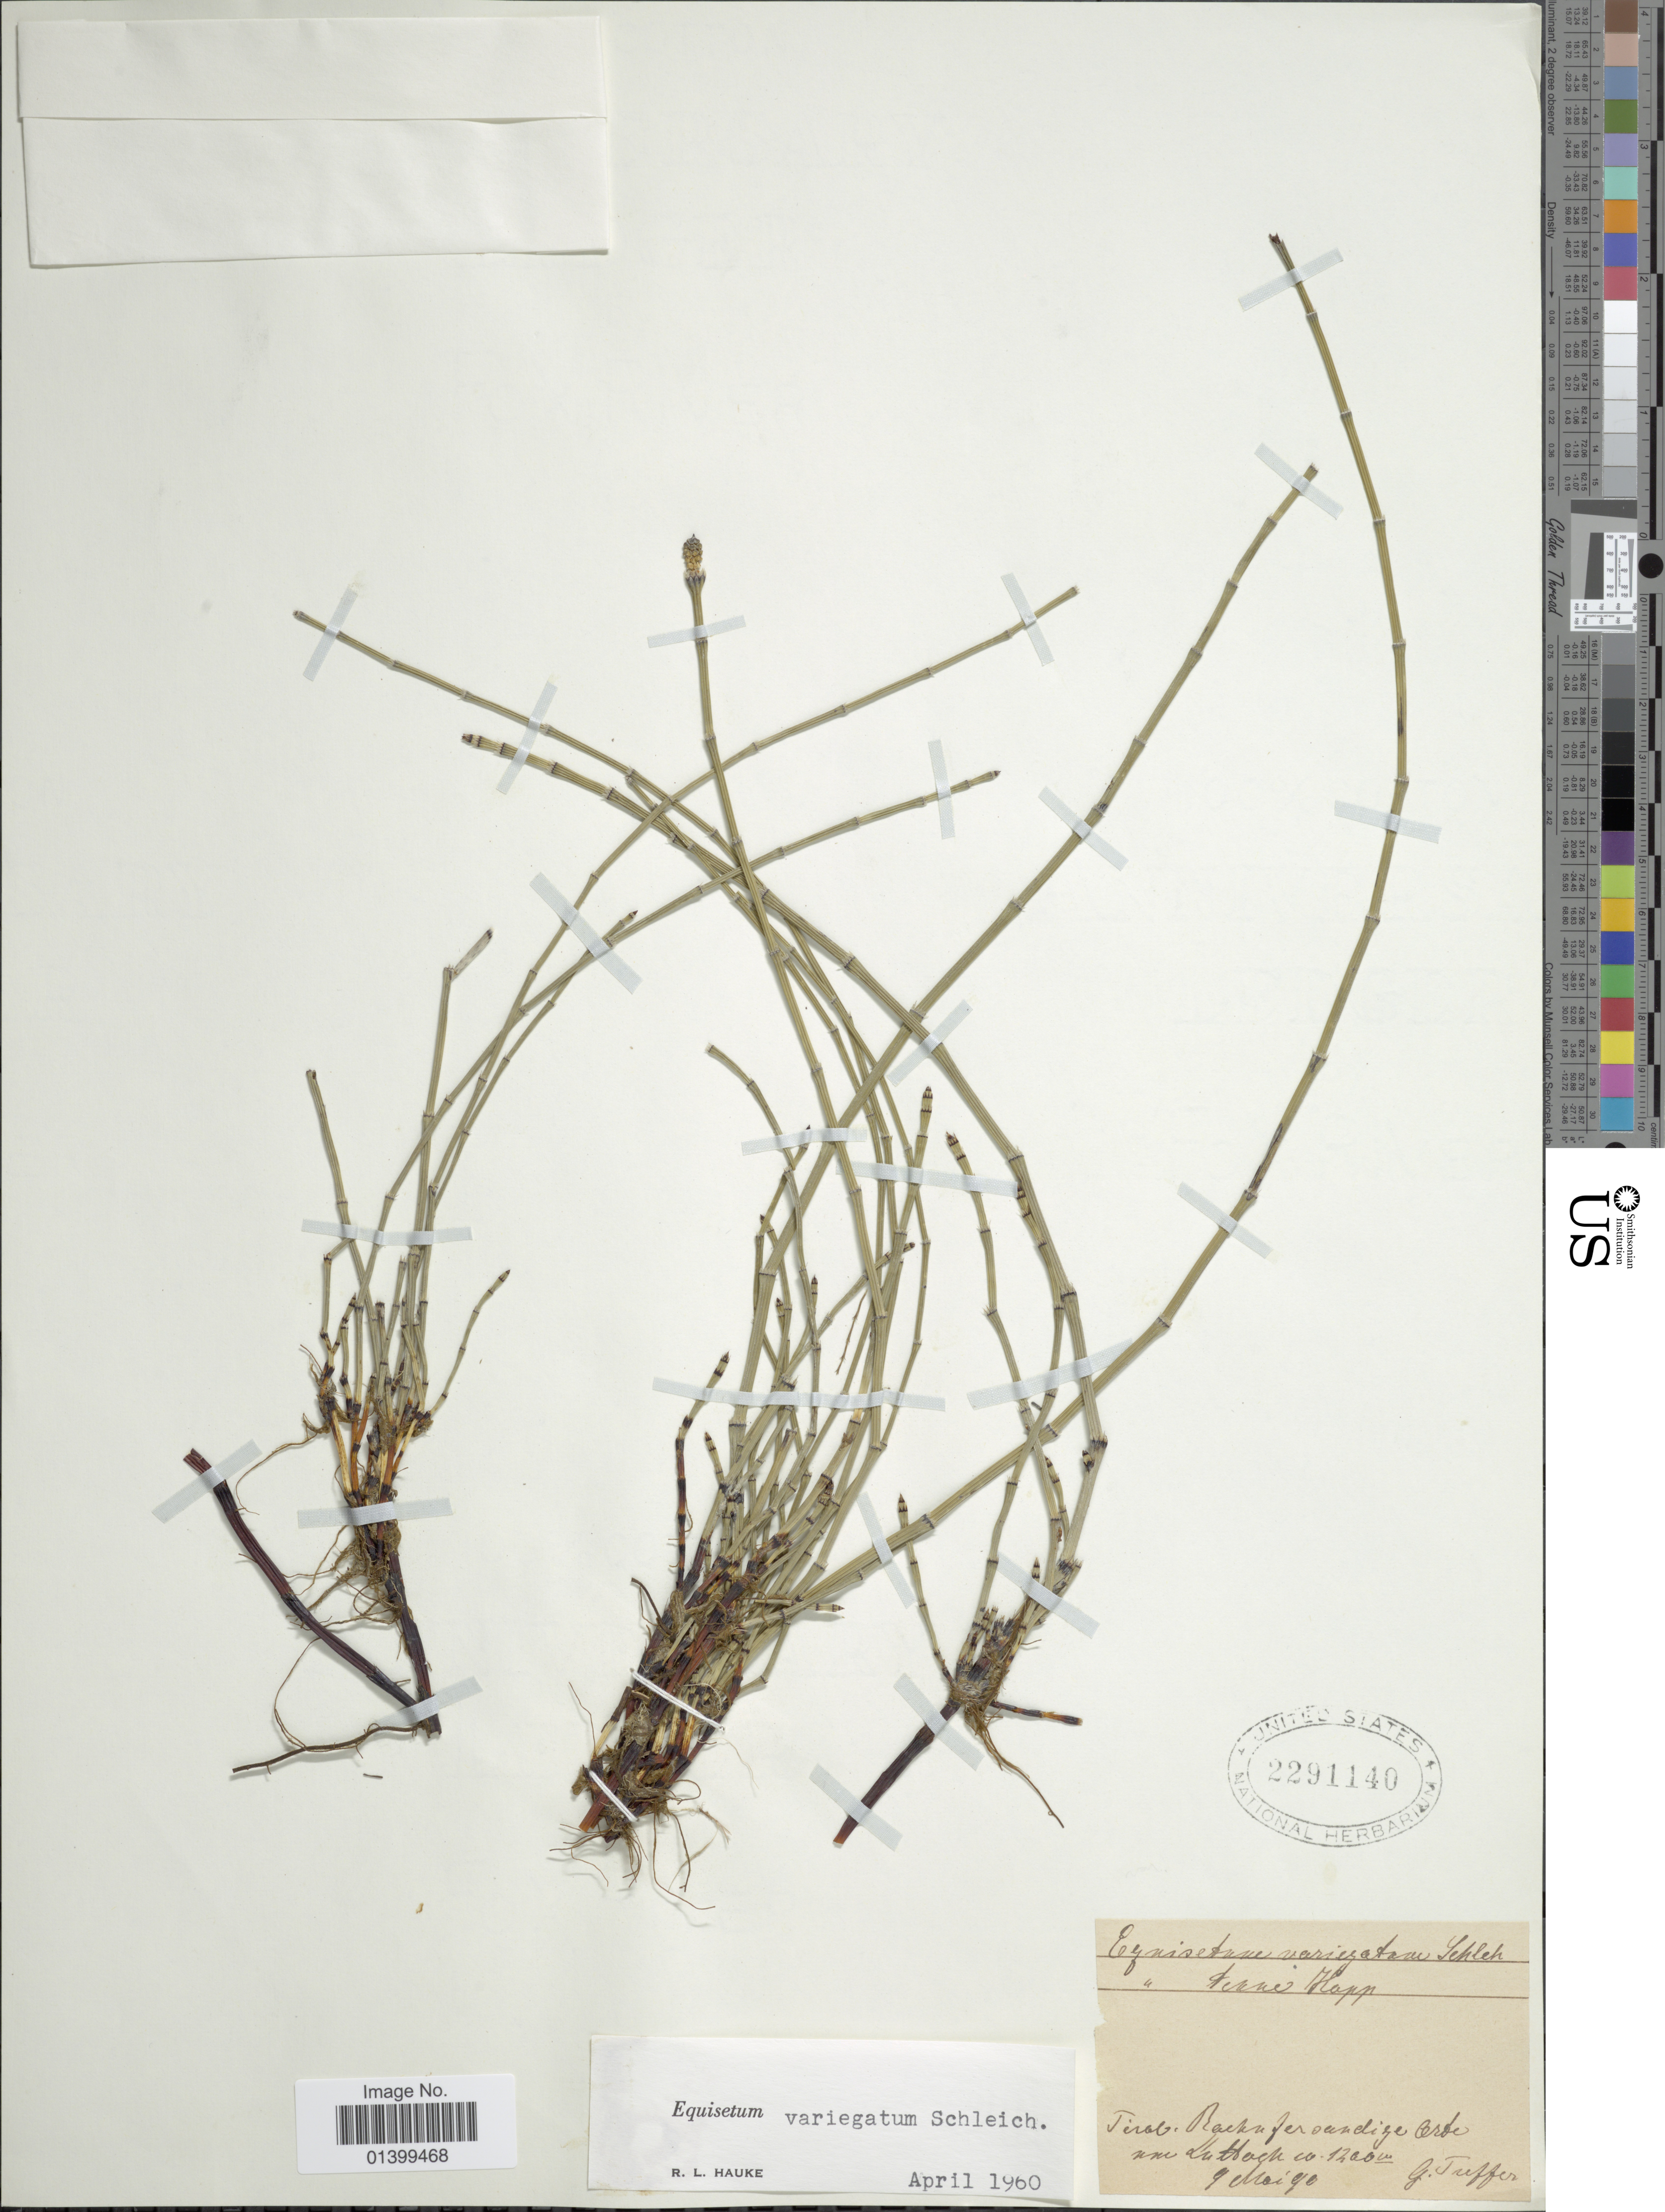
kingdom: Plantae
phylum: Tracheophyta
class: Polypodiopsida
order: Equisetales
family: Equisetaceae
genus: Equisetum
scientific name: Equisetum variegatum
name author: Schleich. ex F. Weber & D. Mohr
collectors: G. Tuffer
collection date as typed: Transcribed d/m/y: 4/5/90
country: Italy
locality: Tirol: Bachufer sundige Cerde nm Luttach [interpreted]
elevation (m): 1200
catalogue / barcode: US 2291140